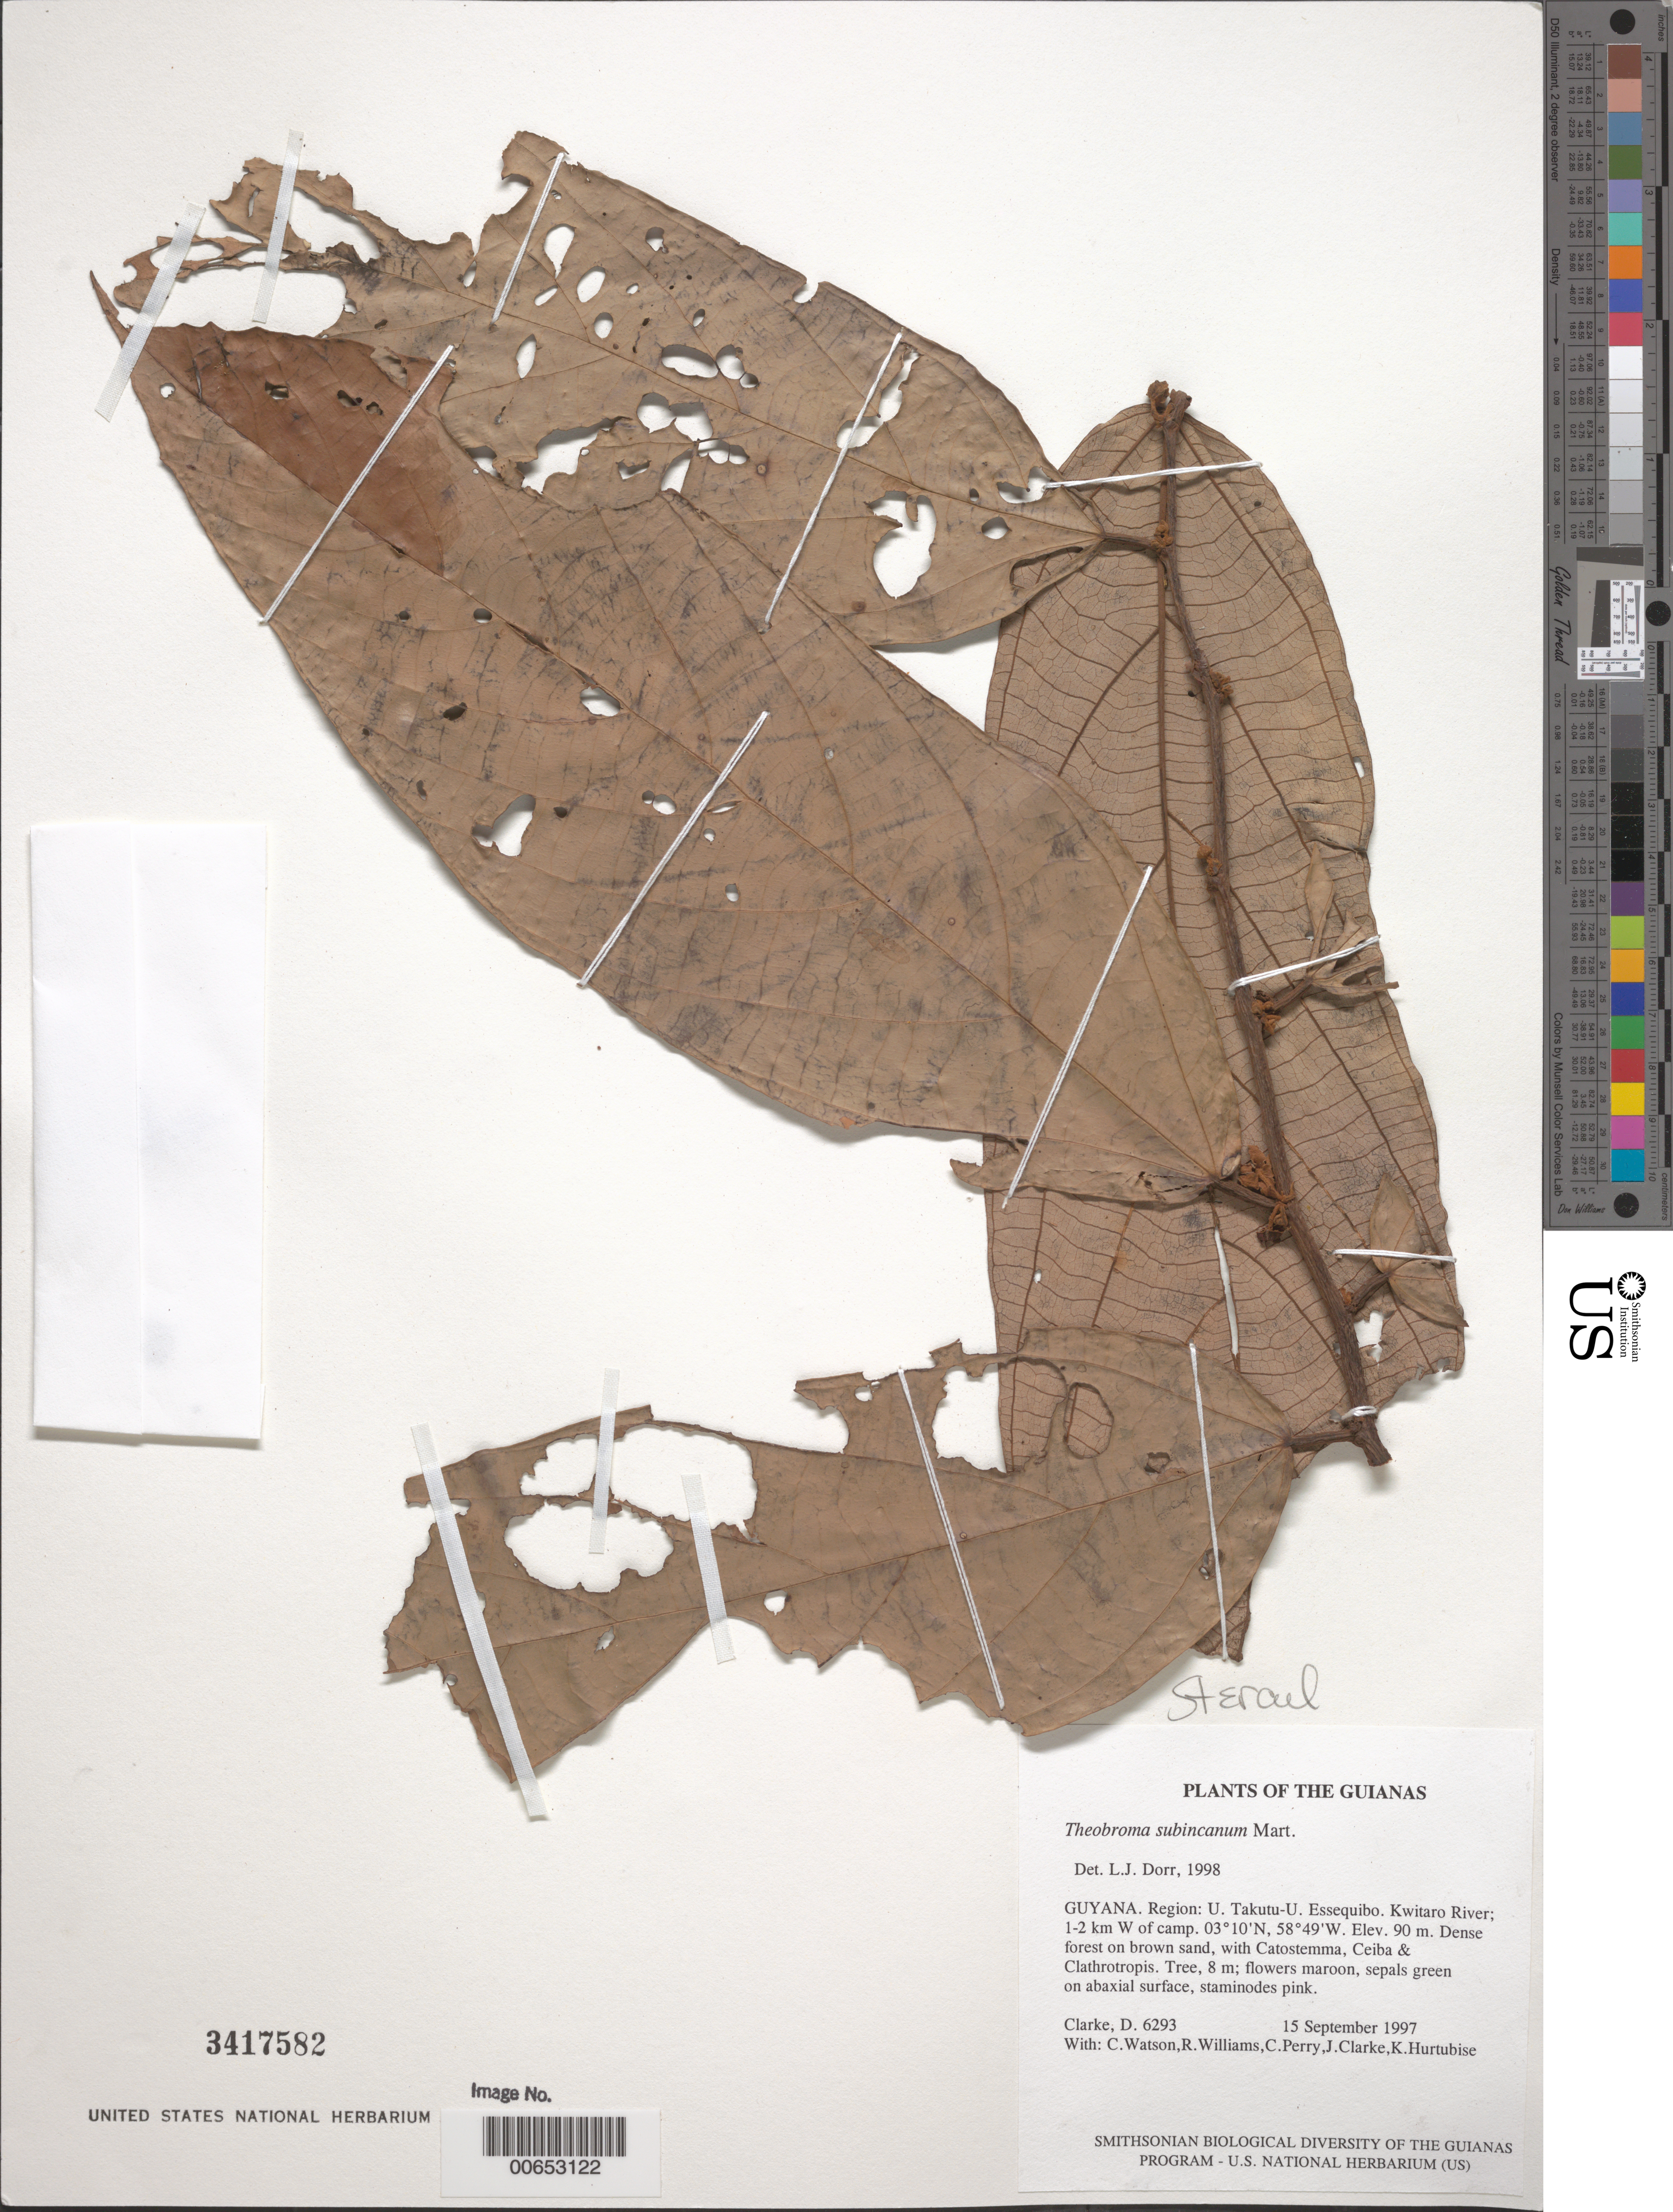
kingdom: Plantae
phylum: Tracheophyta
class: Magnoliopsida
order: Malvales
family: Malvaceae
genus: Theobroma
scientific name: Theobroma subincanum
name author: Mart.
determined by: Dorr, L. J., (BOT), Smithsonian Institution - National Museum of Natural History (UNITED STATES)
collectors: H. D. Clarke, C. Watson, R. Williams, C. Perry, J. Clarke & K. Hurtubise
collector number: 6293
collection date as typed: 15 September 1997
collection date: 1997-09-15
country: Guyana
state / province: U. Takutu-U. Essequibo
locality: Kwitaro River; 1-2 km W of camp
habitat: Dense forest on brown sand, with Catostemma, Ceiba & Clathrotropis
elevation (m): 90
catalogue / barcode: US 3417582